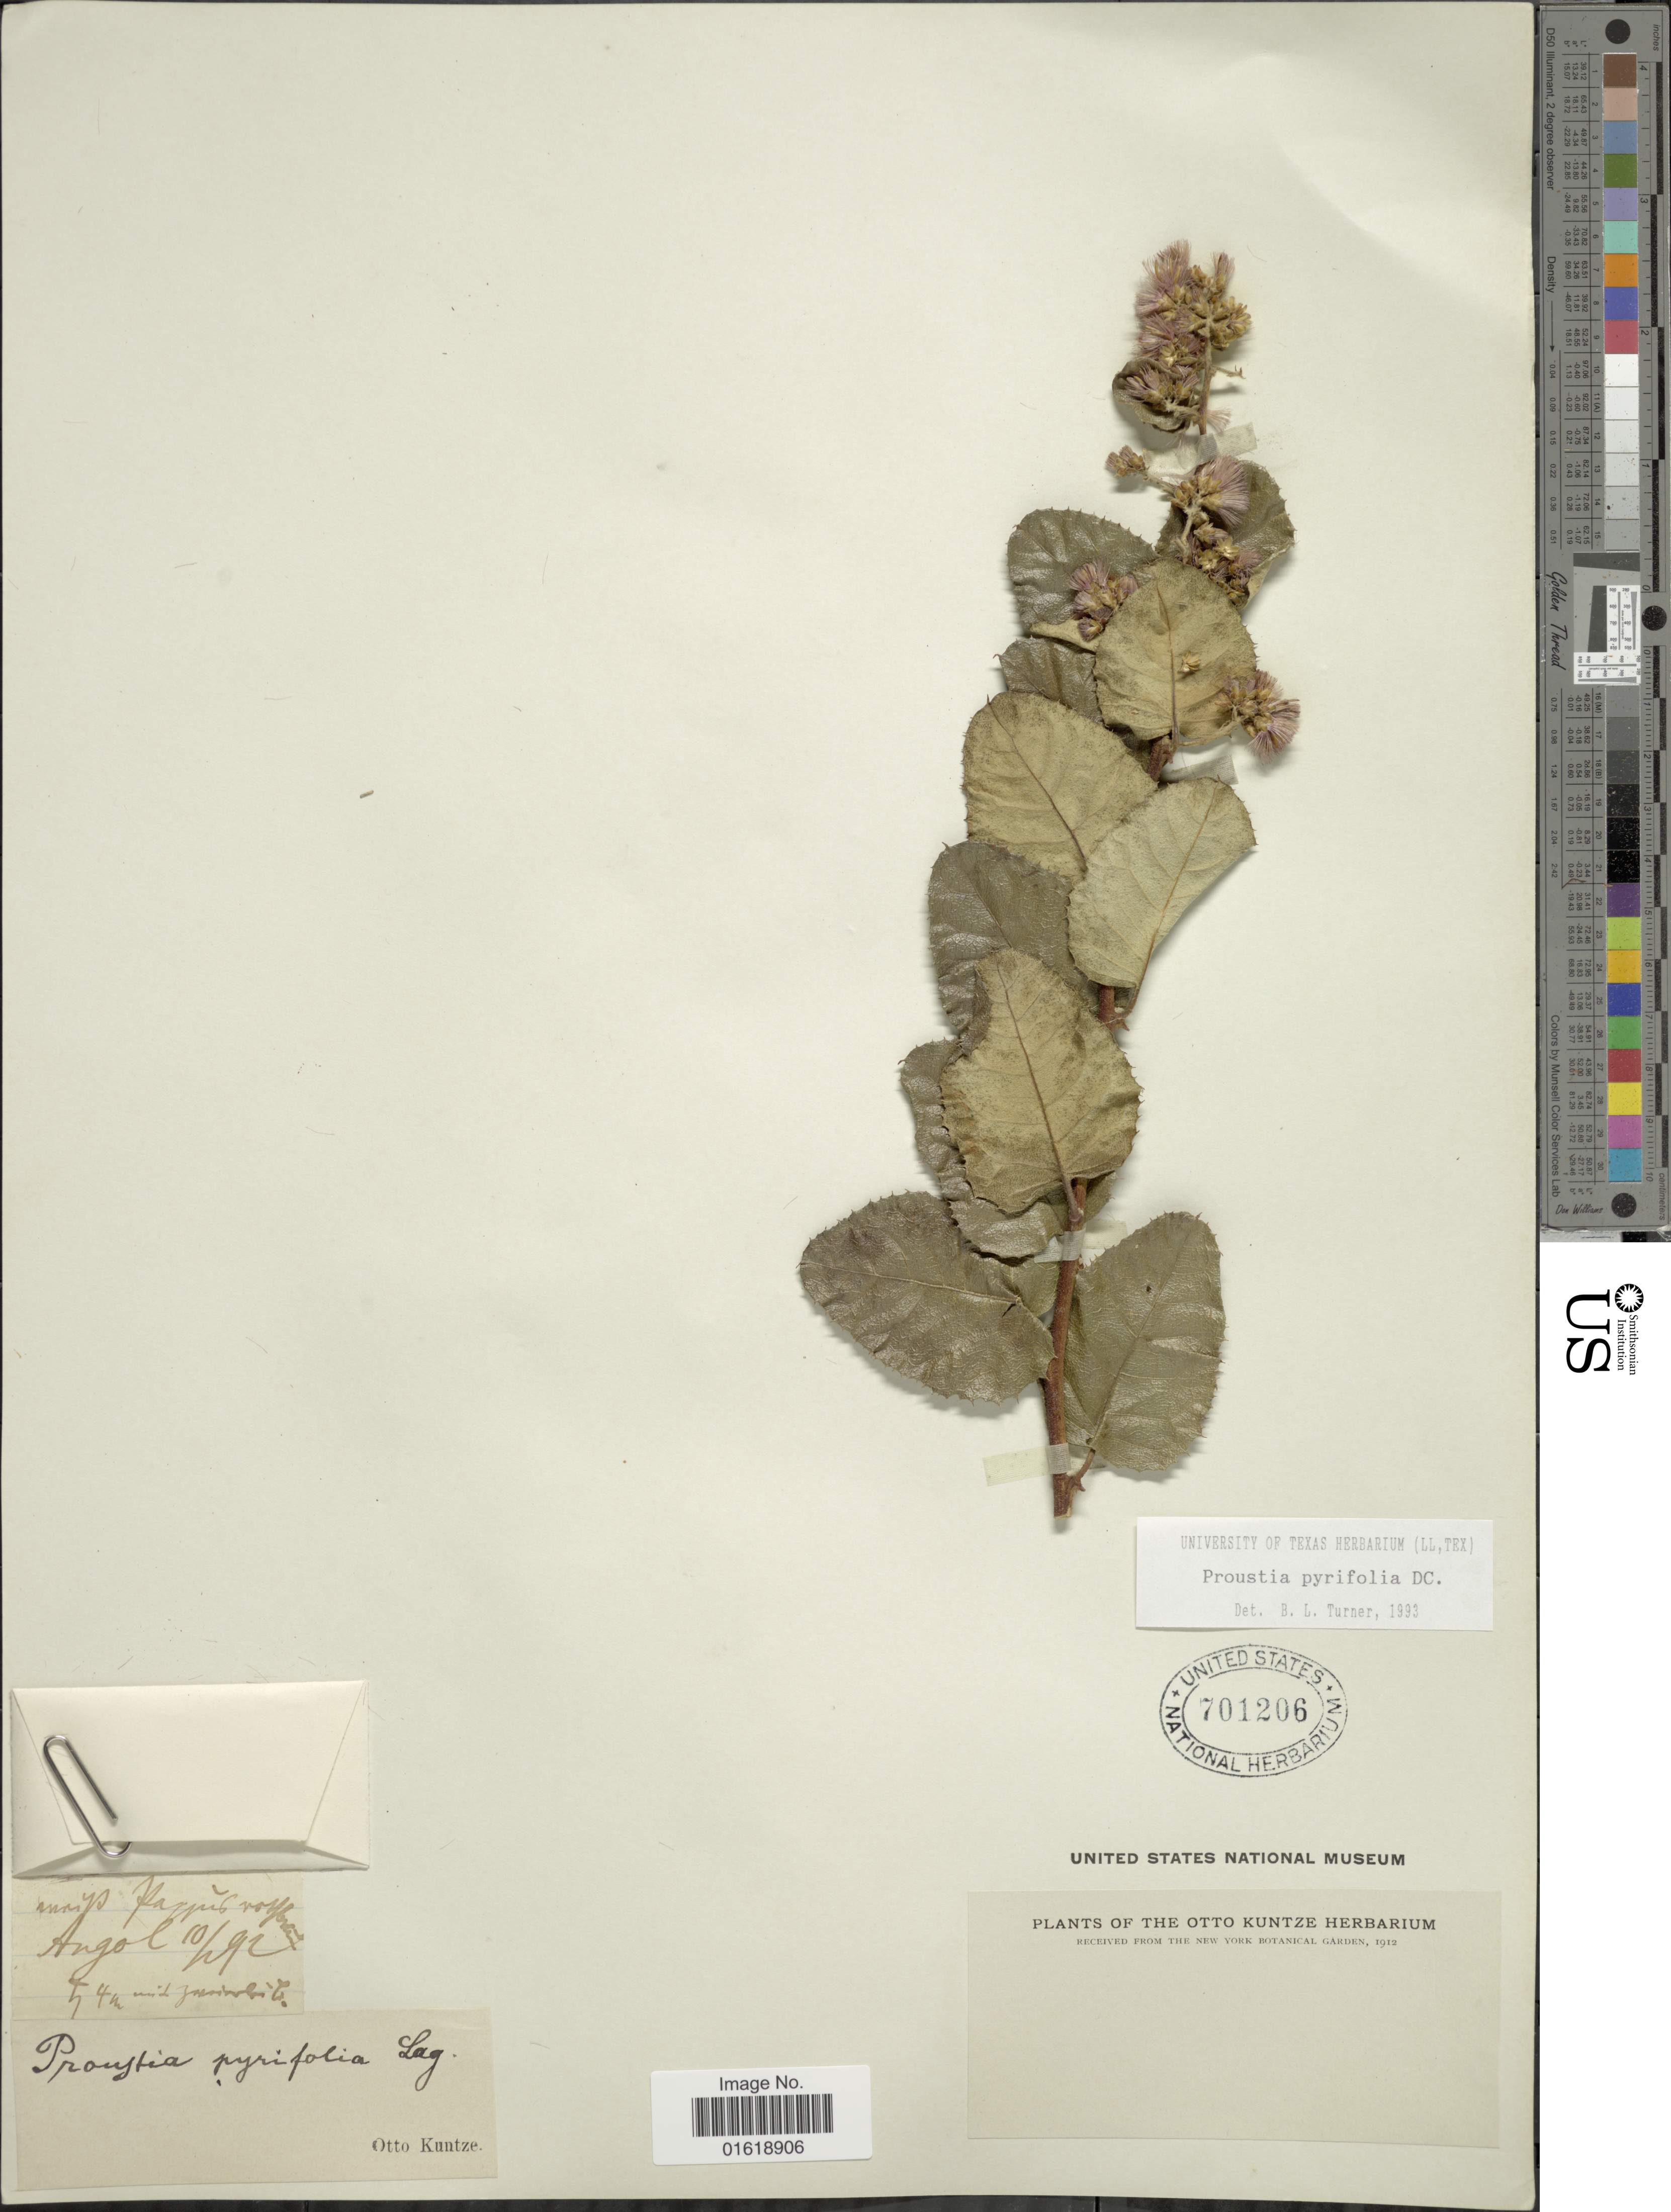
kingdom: Plantae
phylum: Tracheophyta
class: Magnoliopsida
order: Asterales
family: Asteraceae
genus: Proustia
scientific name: Proustia pyrifolia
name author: DC.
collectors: C.E.O. Kuntze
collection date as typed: Transcribed d/m/y: /10/92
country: Chile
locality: Angol.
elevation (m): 54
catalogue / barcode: US 701206